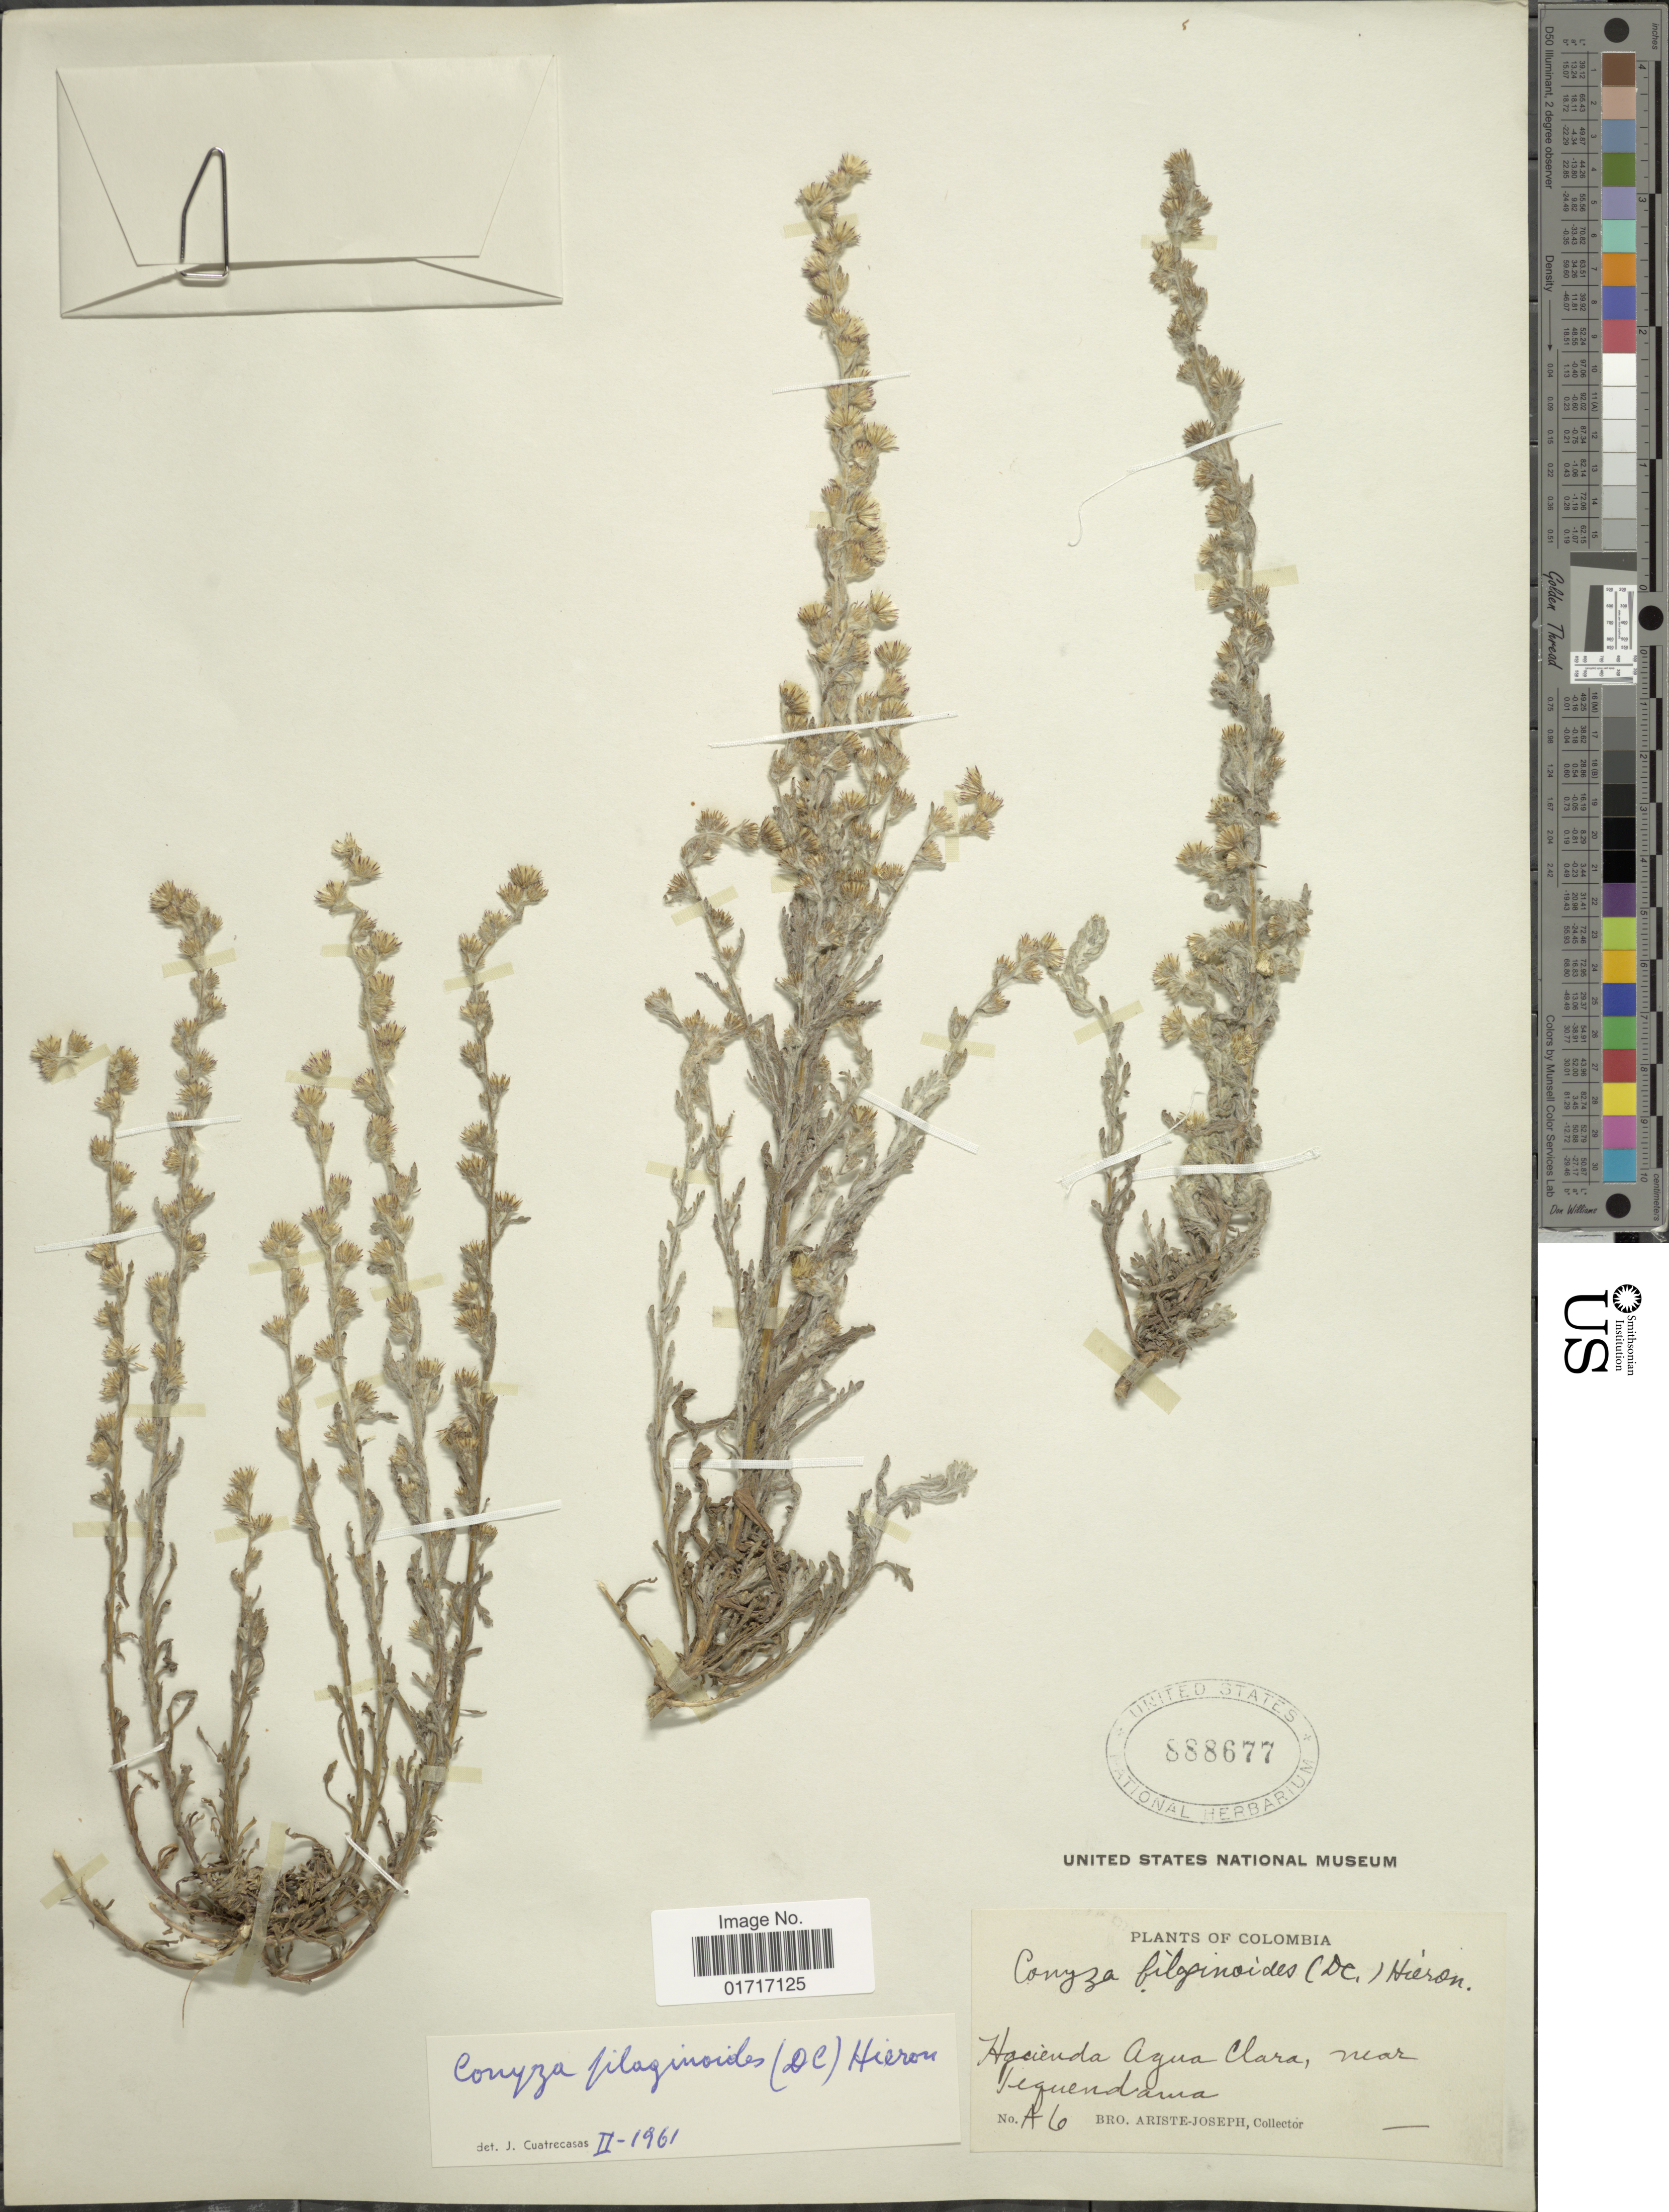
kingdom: Plantae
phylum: Tracheophyta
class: Magnoliopsida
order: Asterales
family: Asteraceae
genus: Conyza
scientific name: Conyza filaginoides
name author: (DC.) Hieron.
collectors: Bro. Ariste-Joseph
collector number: A6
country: Colombia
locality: Hacienda Agua Clara, near Tequendama.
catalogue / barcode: US 888677